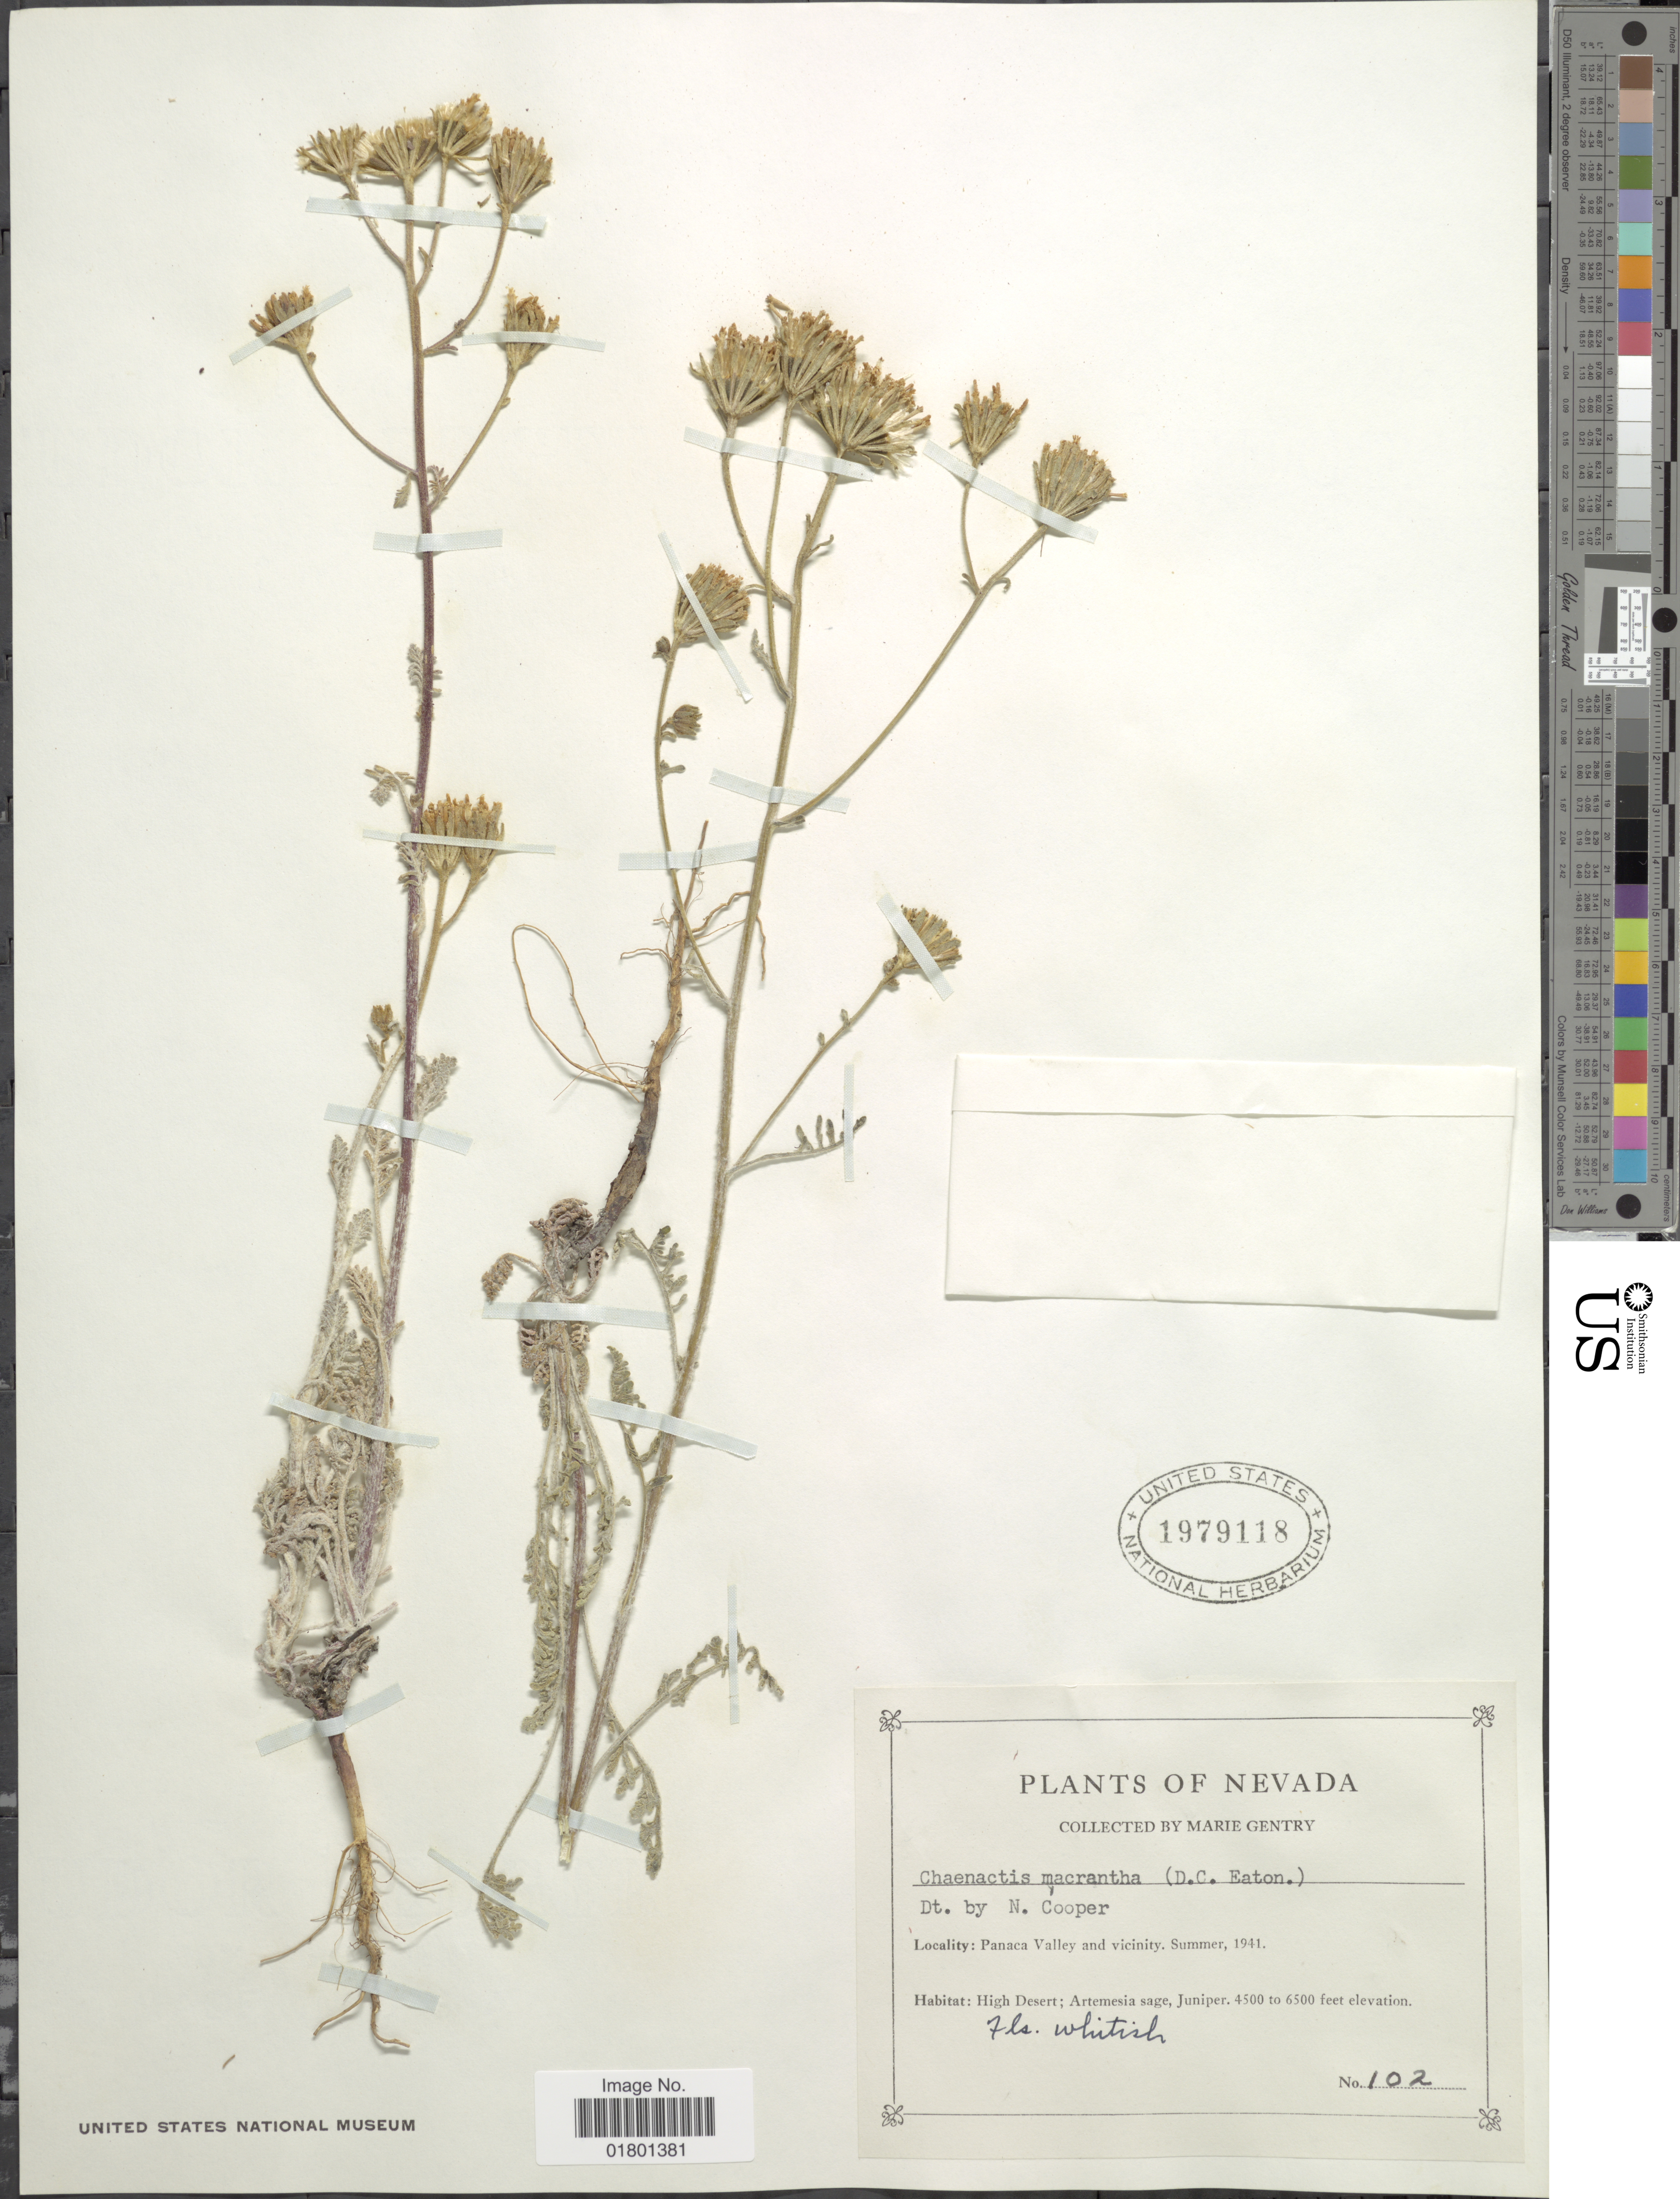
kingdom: Plantae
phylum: Tracheophyta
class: Magnoliopsida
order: Asterales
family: Asteraceae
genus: Chaenactis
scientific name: Chaenactis macrantha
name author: D.C. Eaton in C. King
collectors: M. Gentry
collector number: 102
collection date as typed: Summer 1941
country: United States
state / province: Nevada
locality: Panaca Valley and vicinity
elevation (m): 1372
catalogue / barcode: US 1979118